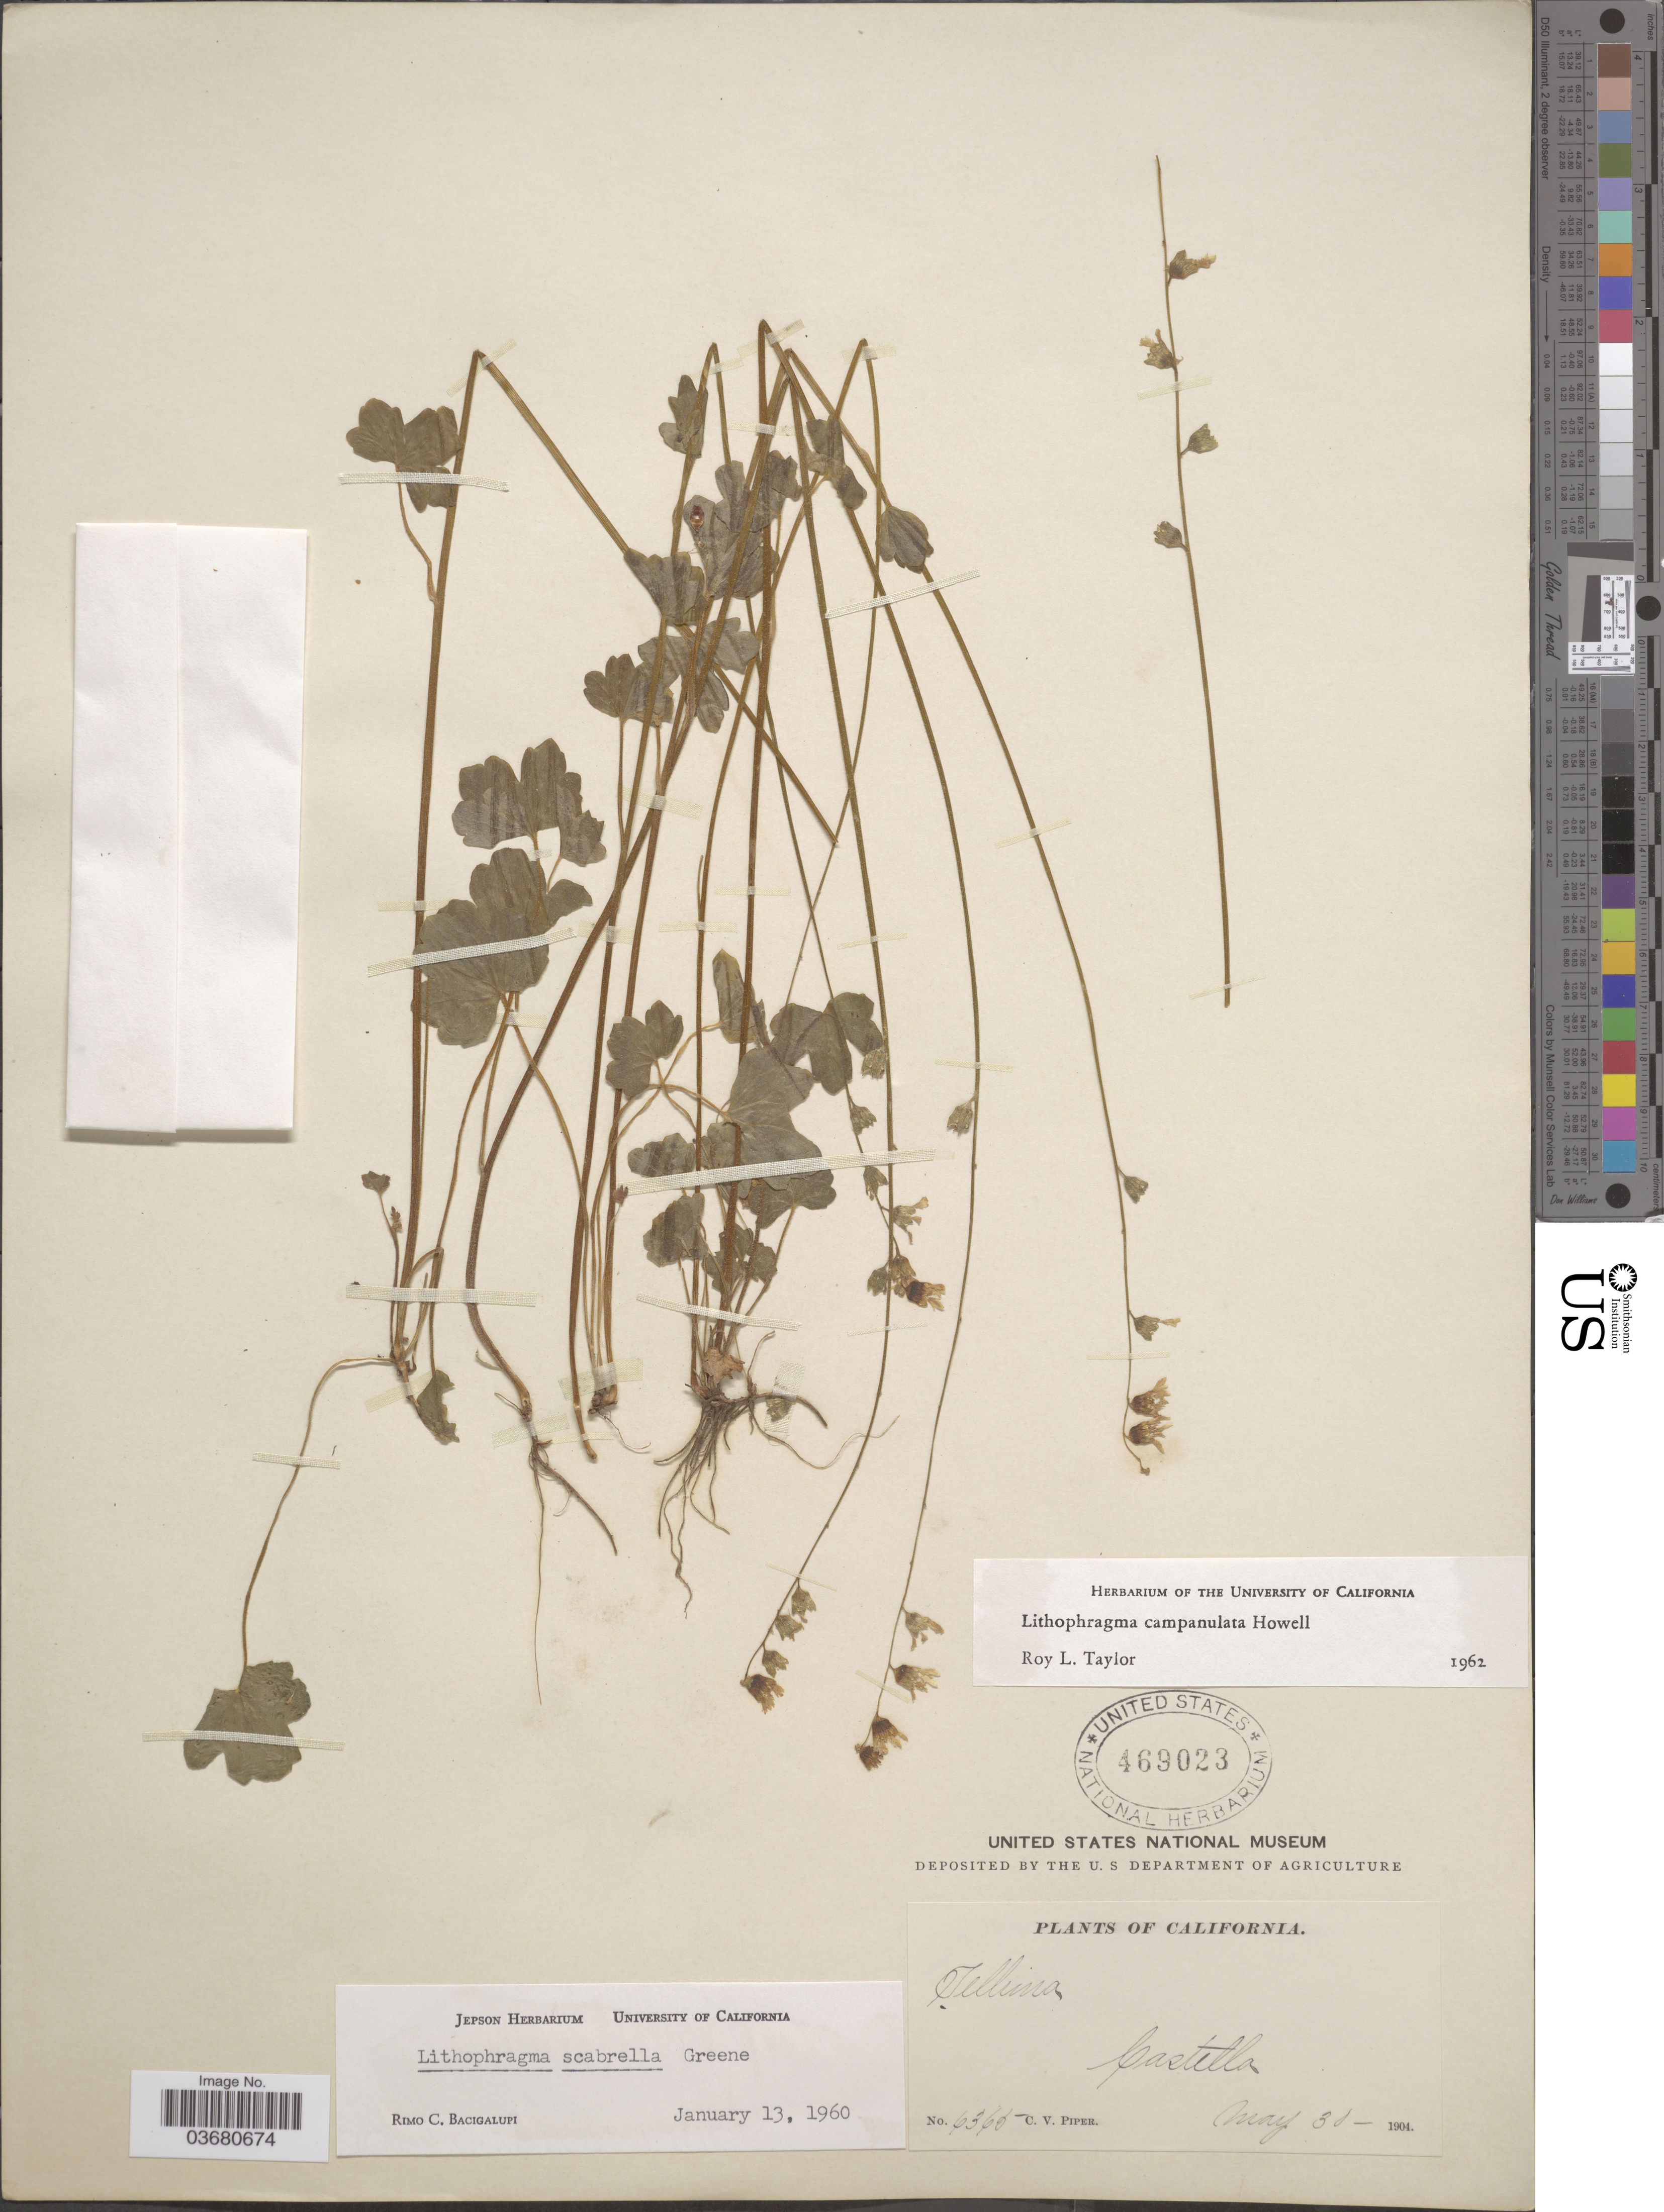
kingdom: Plantae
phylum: Tracheophyta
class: Magnoliopsida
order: Saxifragales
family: Saxifragaceae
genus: Lithophragma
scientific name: Lithophragma campanulatum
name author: Howell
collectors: C. V. Piper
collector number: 6365*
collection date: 1904-05-30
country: United States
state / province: California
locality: Castella.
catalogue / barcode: US 469023